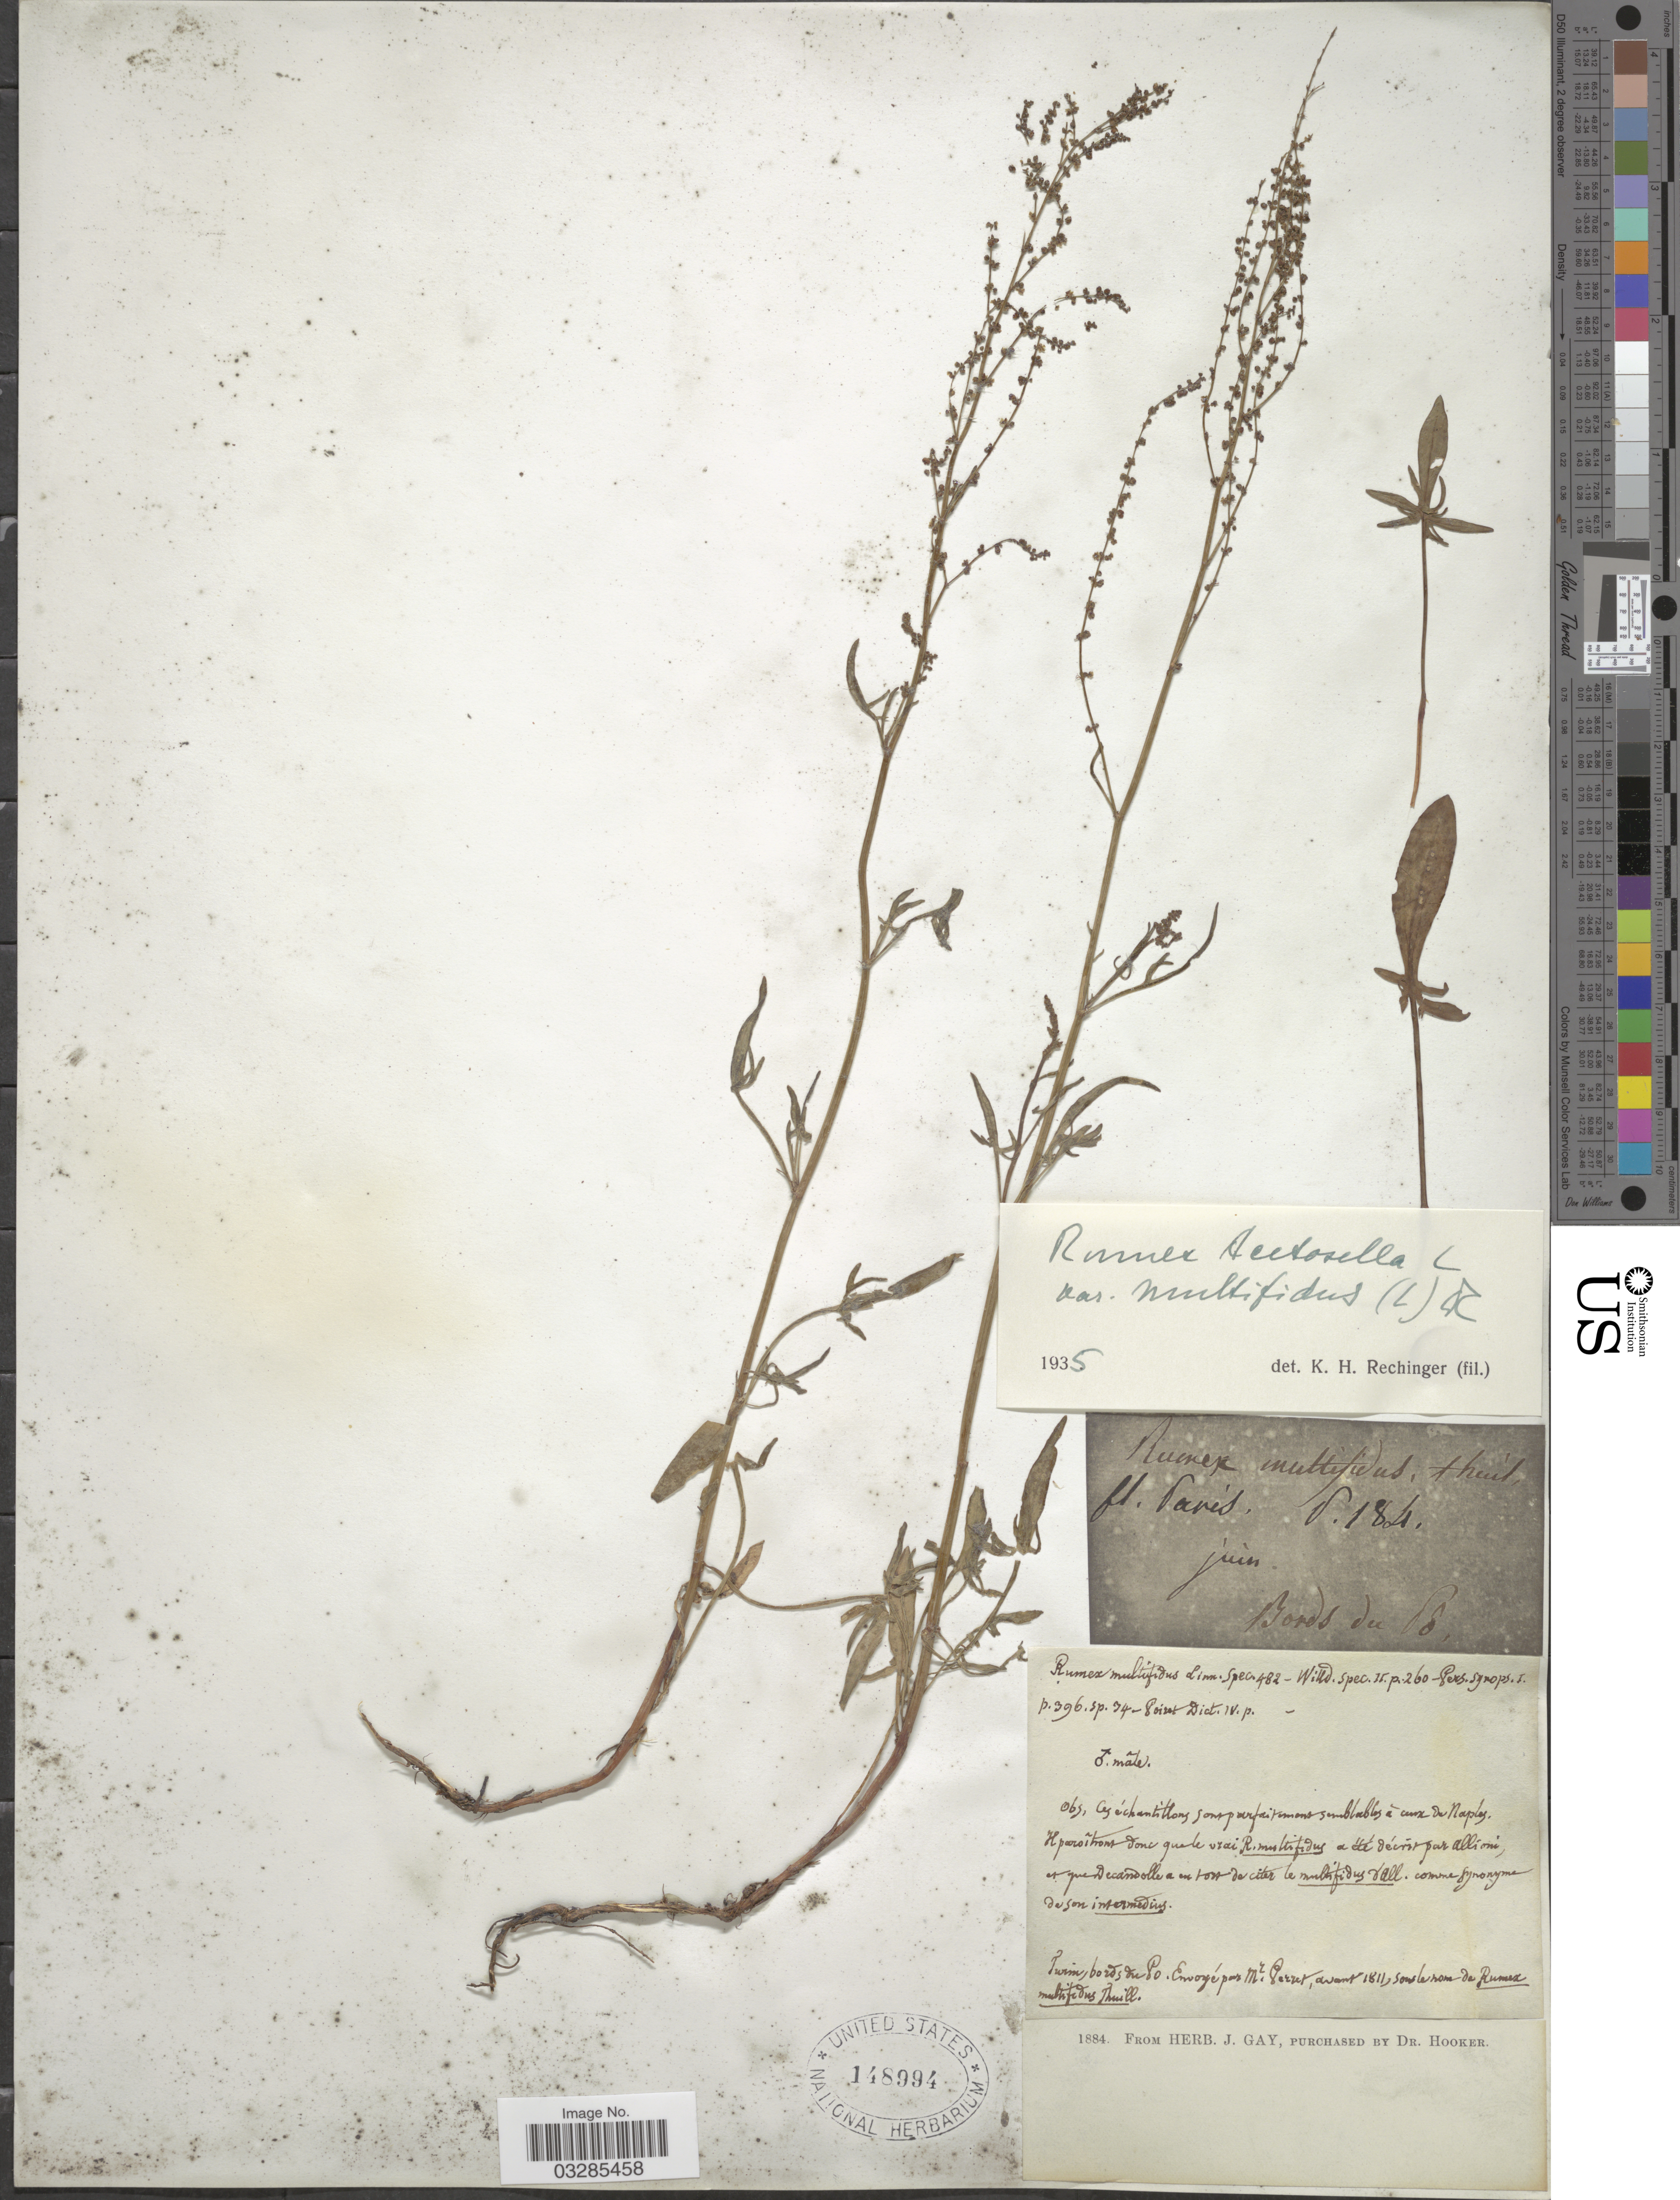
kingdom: Plantae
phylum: Tracheophyta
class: Magnoliopsida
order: Caryophyllales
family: Polygonaceae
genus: Rumex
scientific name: Rumex acetosella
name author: L.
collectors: Mr. Perret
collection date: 1841-06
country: France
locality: Paris. Bords du Po [interpreted].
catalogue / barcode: US 148994